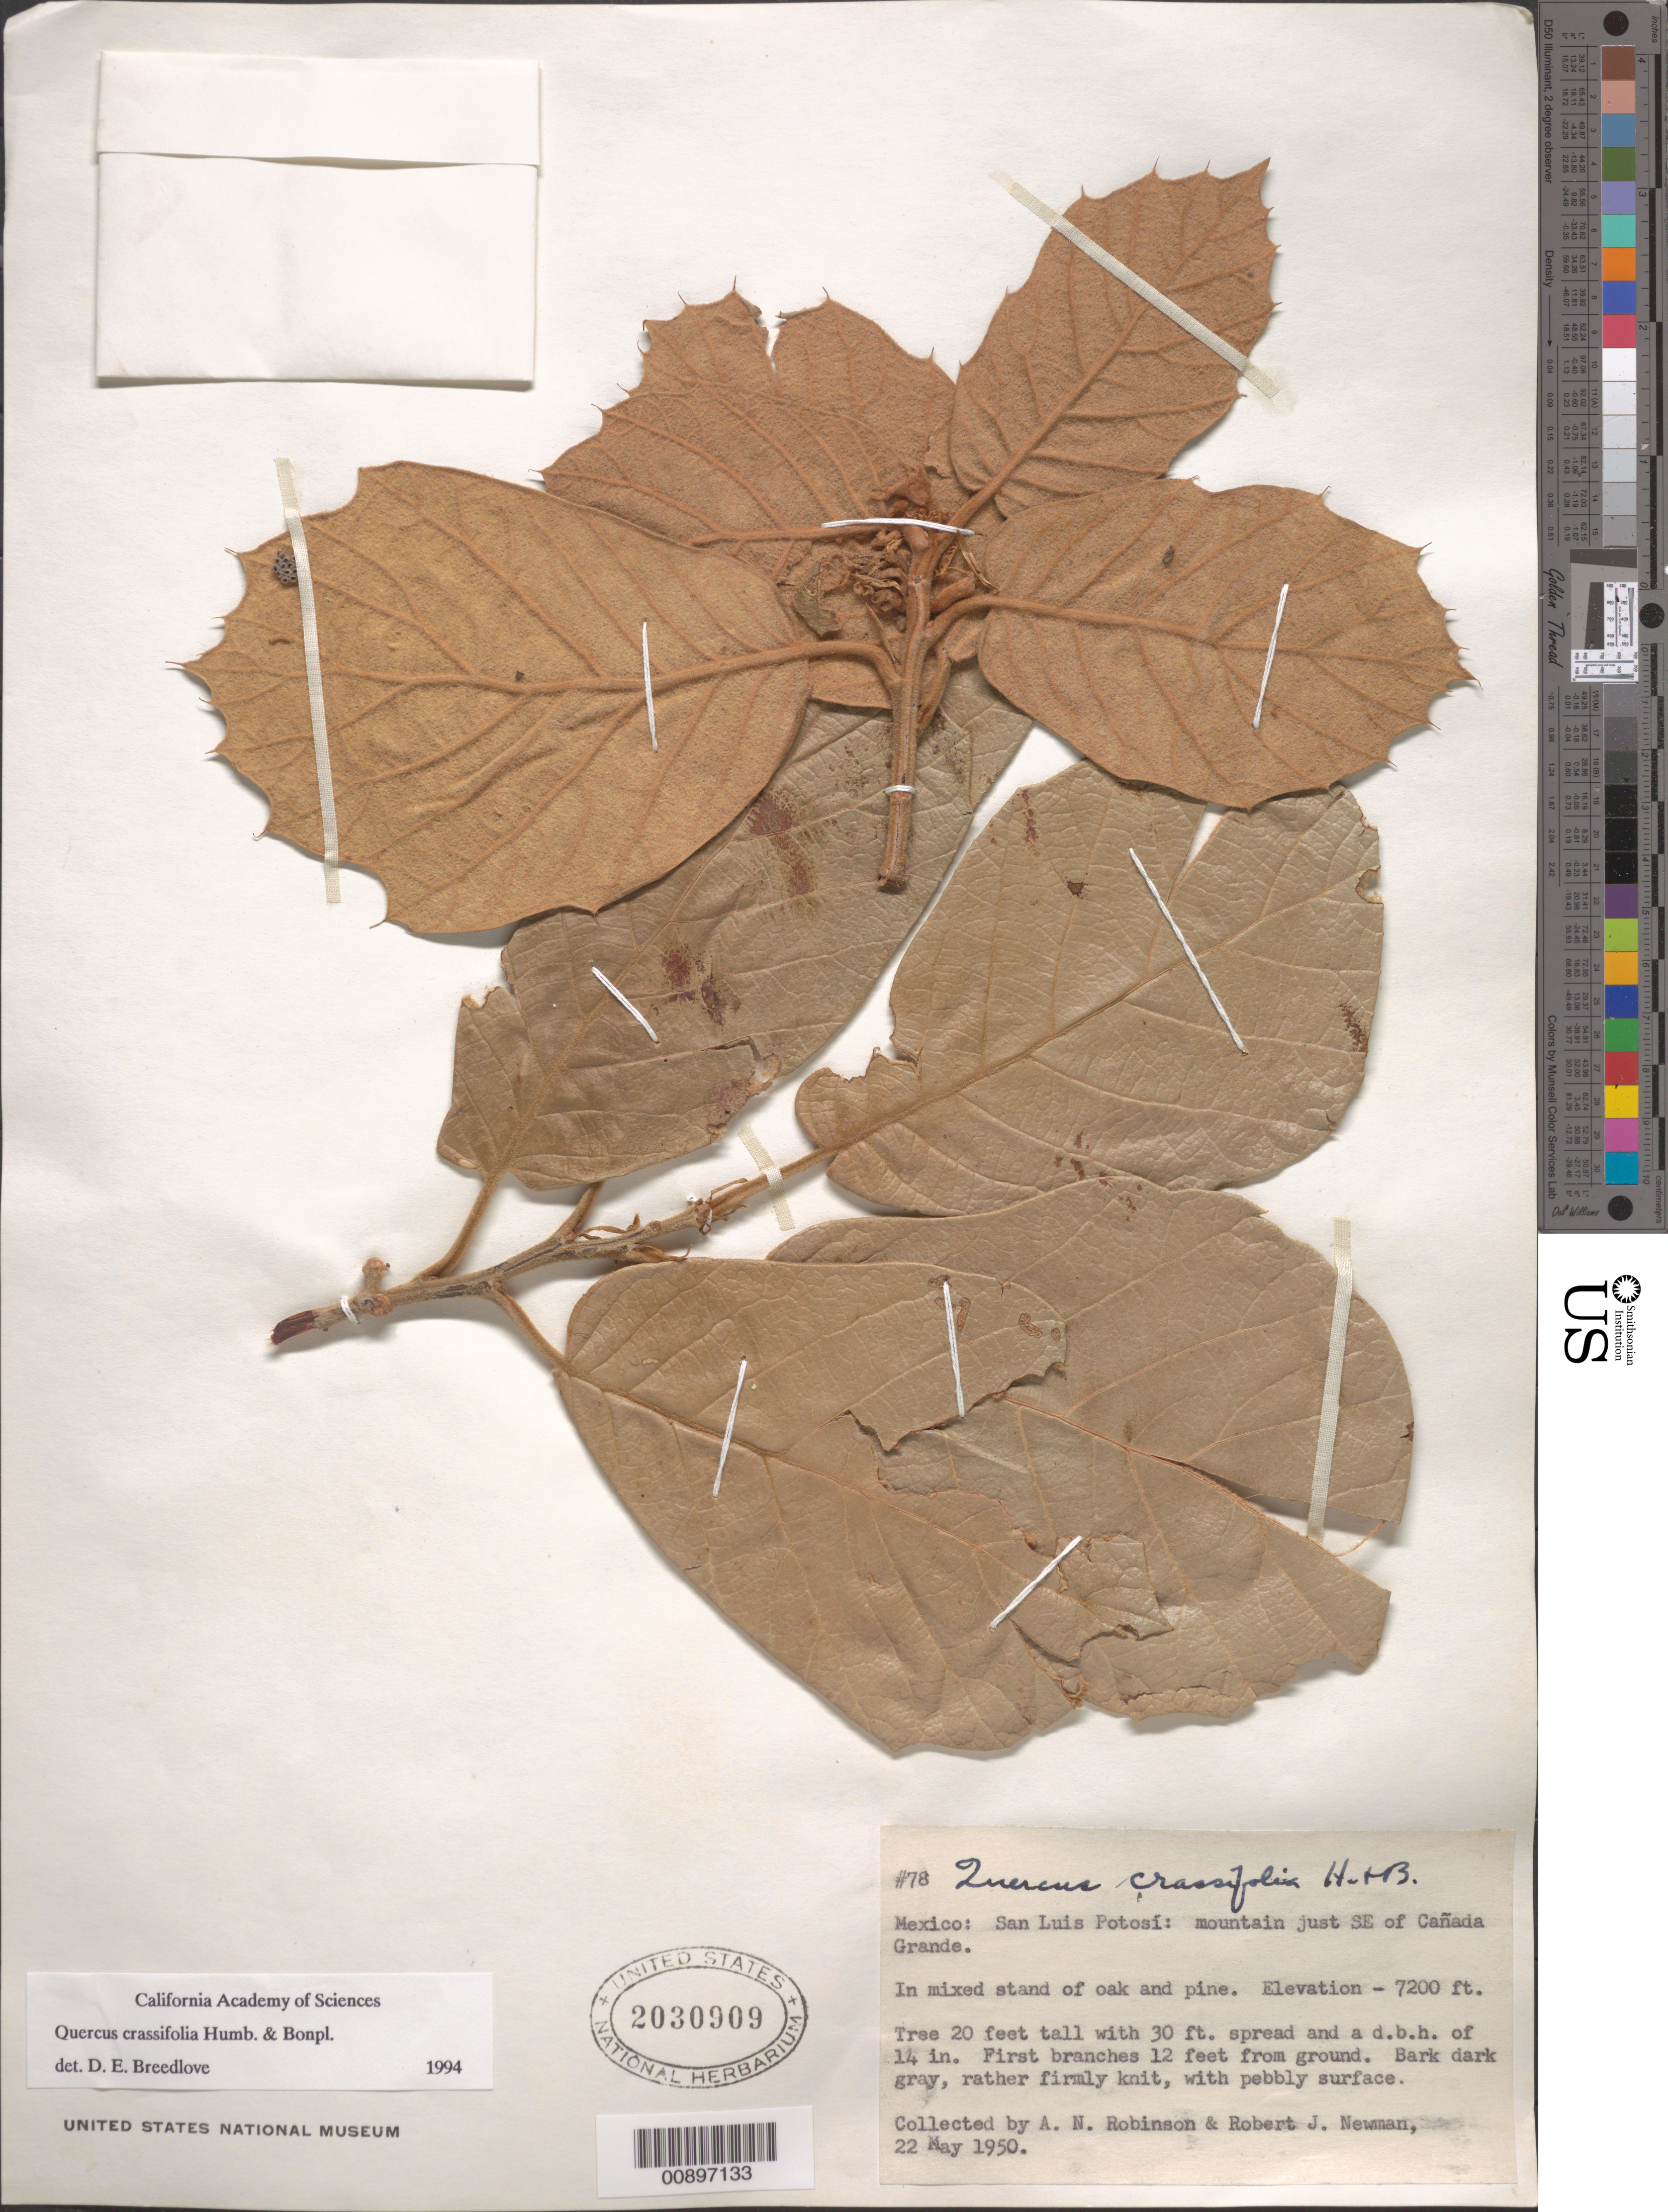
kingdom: Plantae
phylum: Tracheophyta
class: Magnoliopsida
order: Fagales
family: Fagaceae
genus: Quercus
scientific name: Quercus crassifolia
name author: Humb. & Bonpl.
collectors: A. N. Robinson & R. J. Newman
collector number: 78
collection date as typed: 22 May 1950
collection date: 1950-05-22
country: Mexico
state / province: San Luis Potosí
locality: San Luis Potosí: mountain just SE of Cañada Grande.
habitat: In mixed stand of oak and pine.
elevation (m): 2195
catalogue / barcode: US 2030909